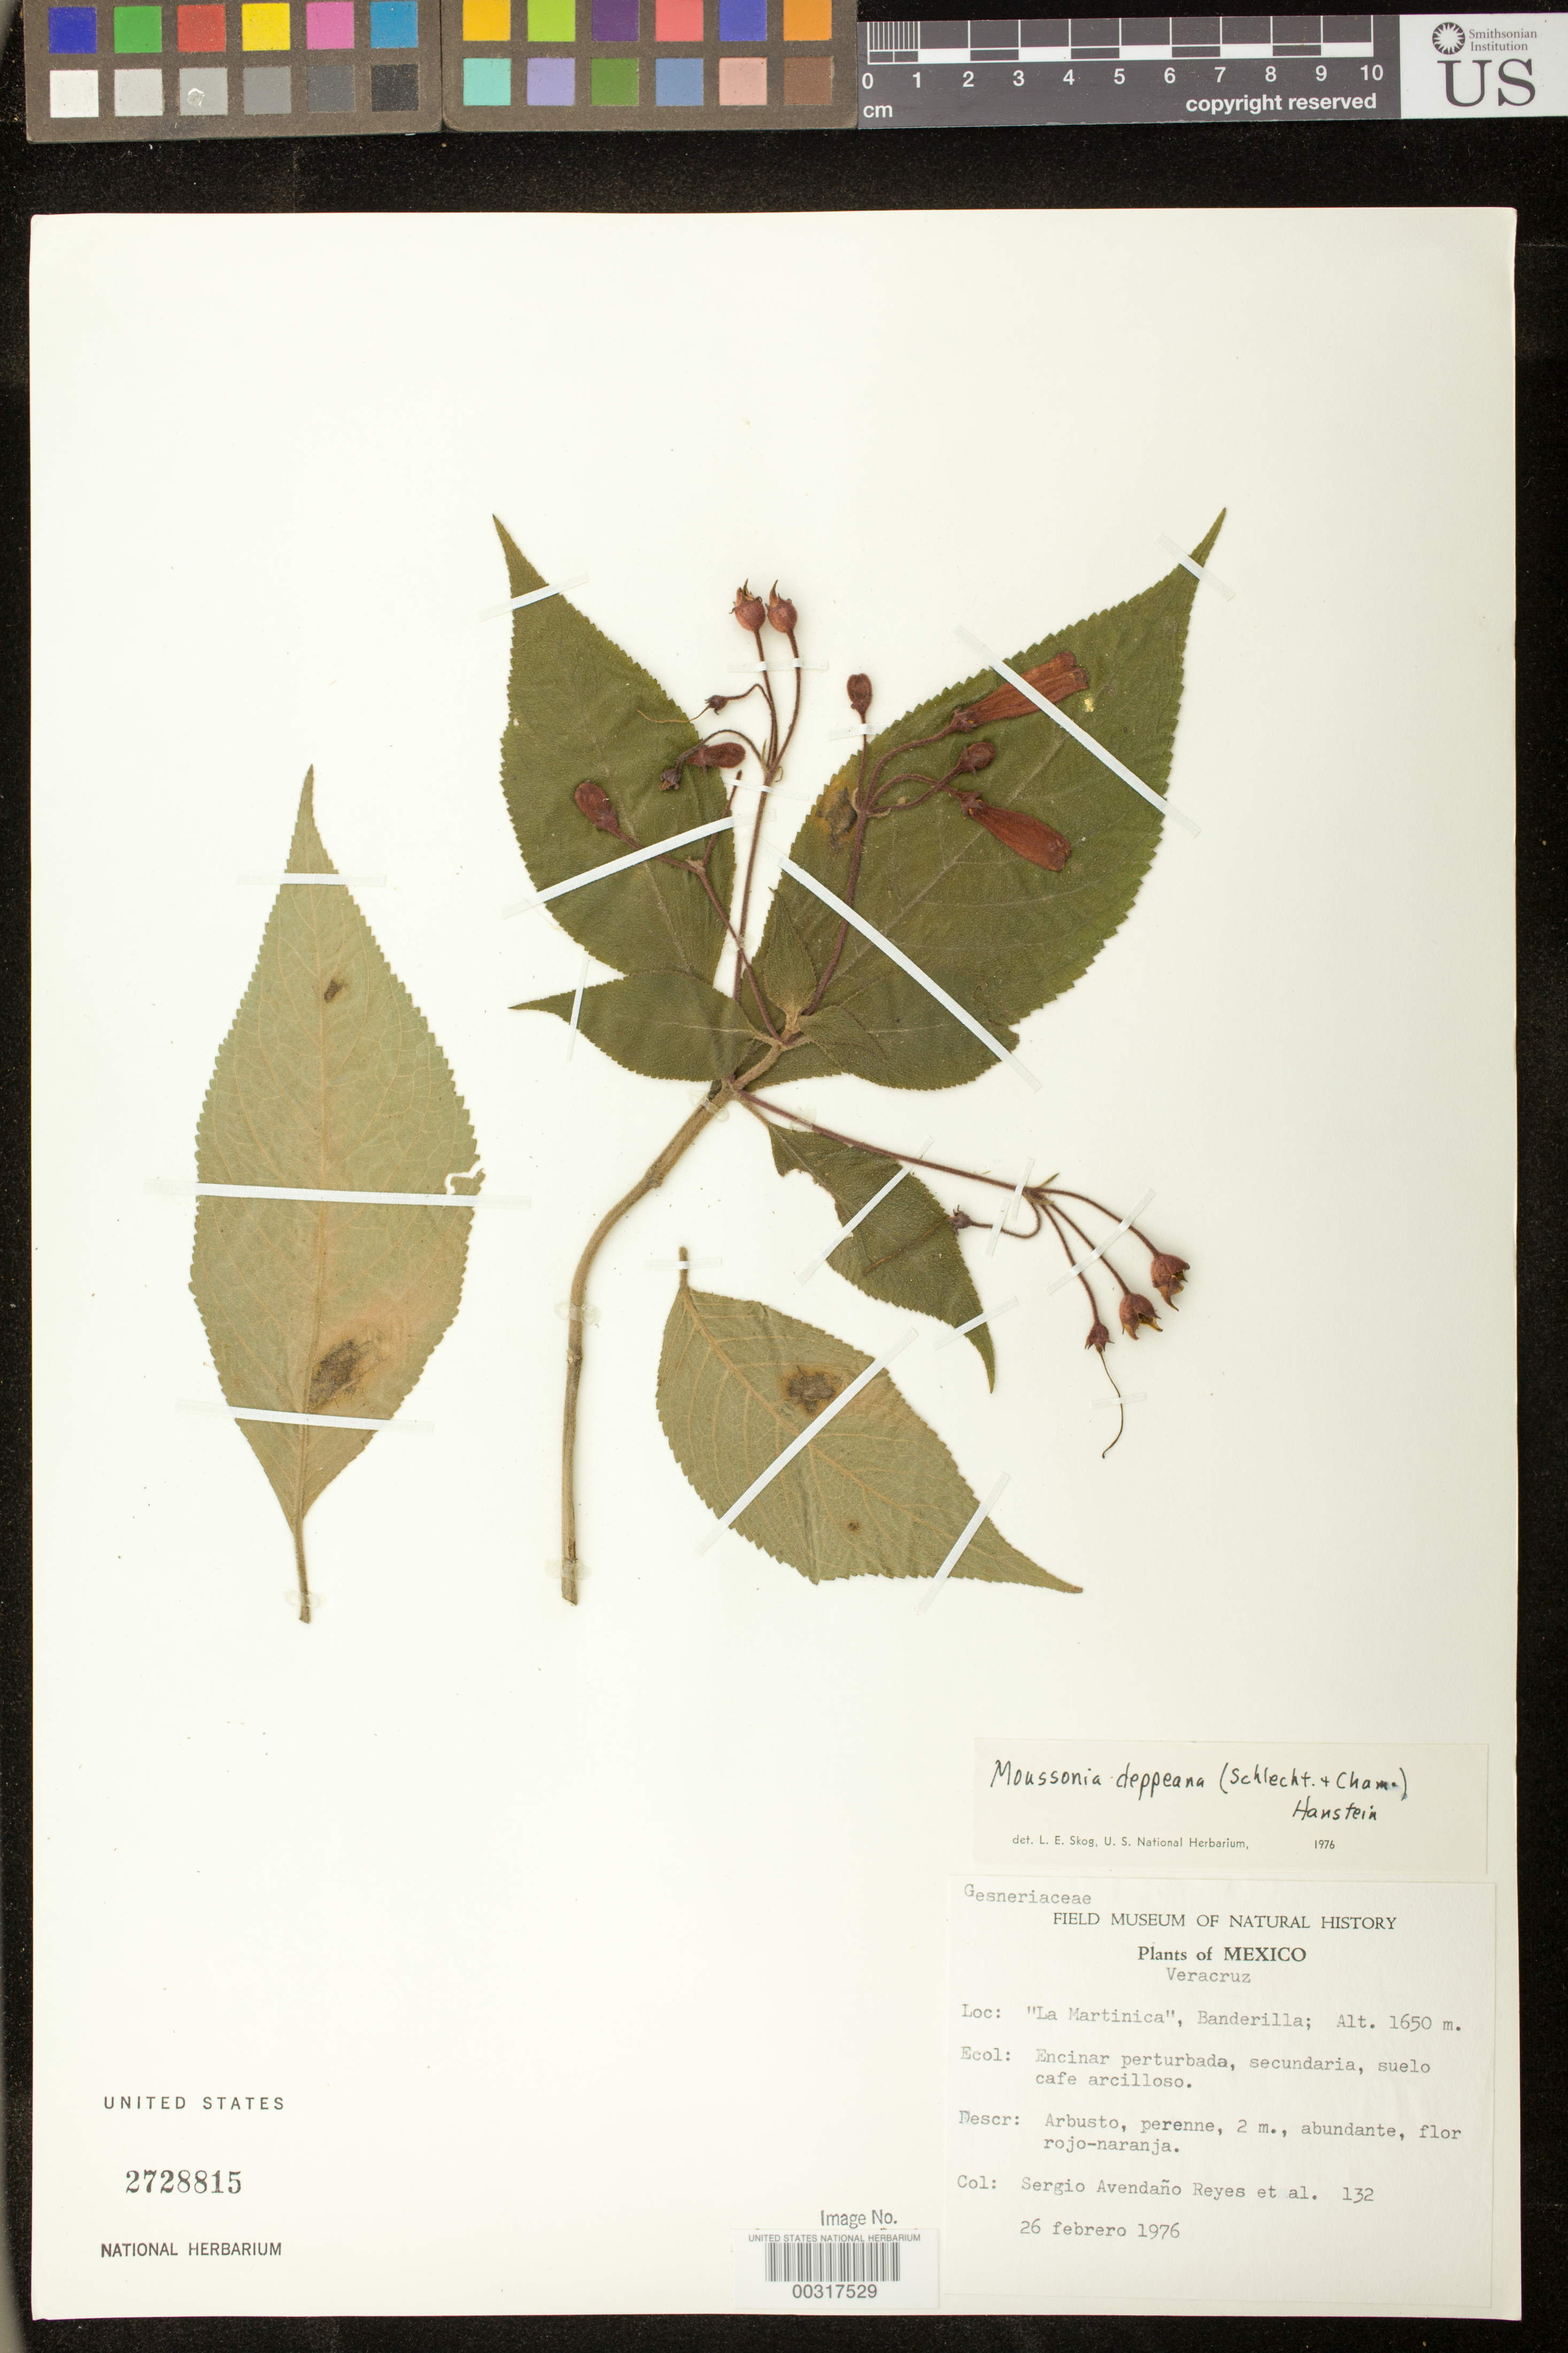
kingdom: Plantae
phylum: Tracheophyta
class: Magnoliopsida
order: Lamiales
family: Gesneriaceae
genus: Moussonia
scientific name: Moussonia deppeana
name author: (Schltdl. & Cham.) Klotzsch ex Hanst.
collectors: S. Reyes & et al.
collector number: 132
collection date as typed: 26 Feb 1976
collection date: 1976-02-26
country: Mexico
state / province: Veracruz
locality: La Martinica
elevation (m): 1650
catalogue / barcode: US 2728815